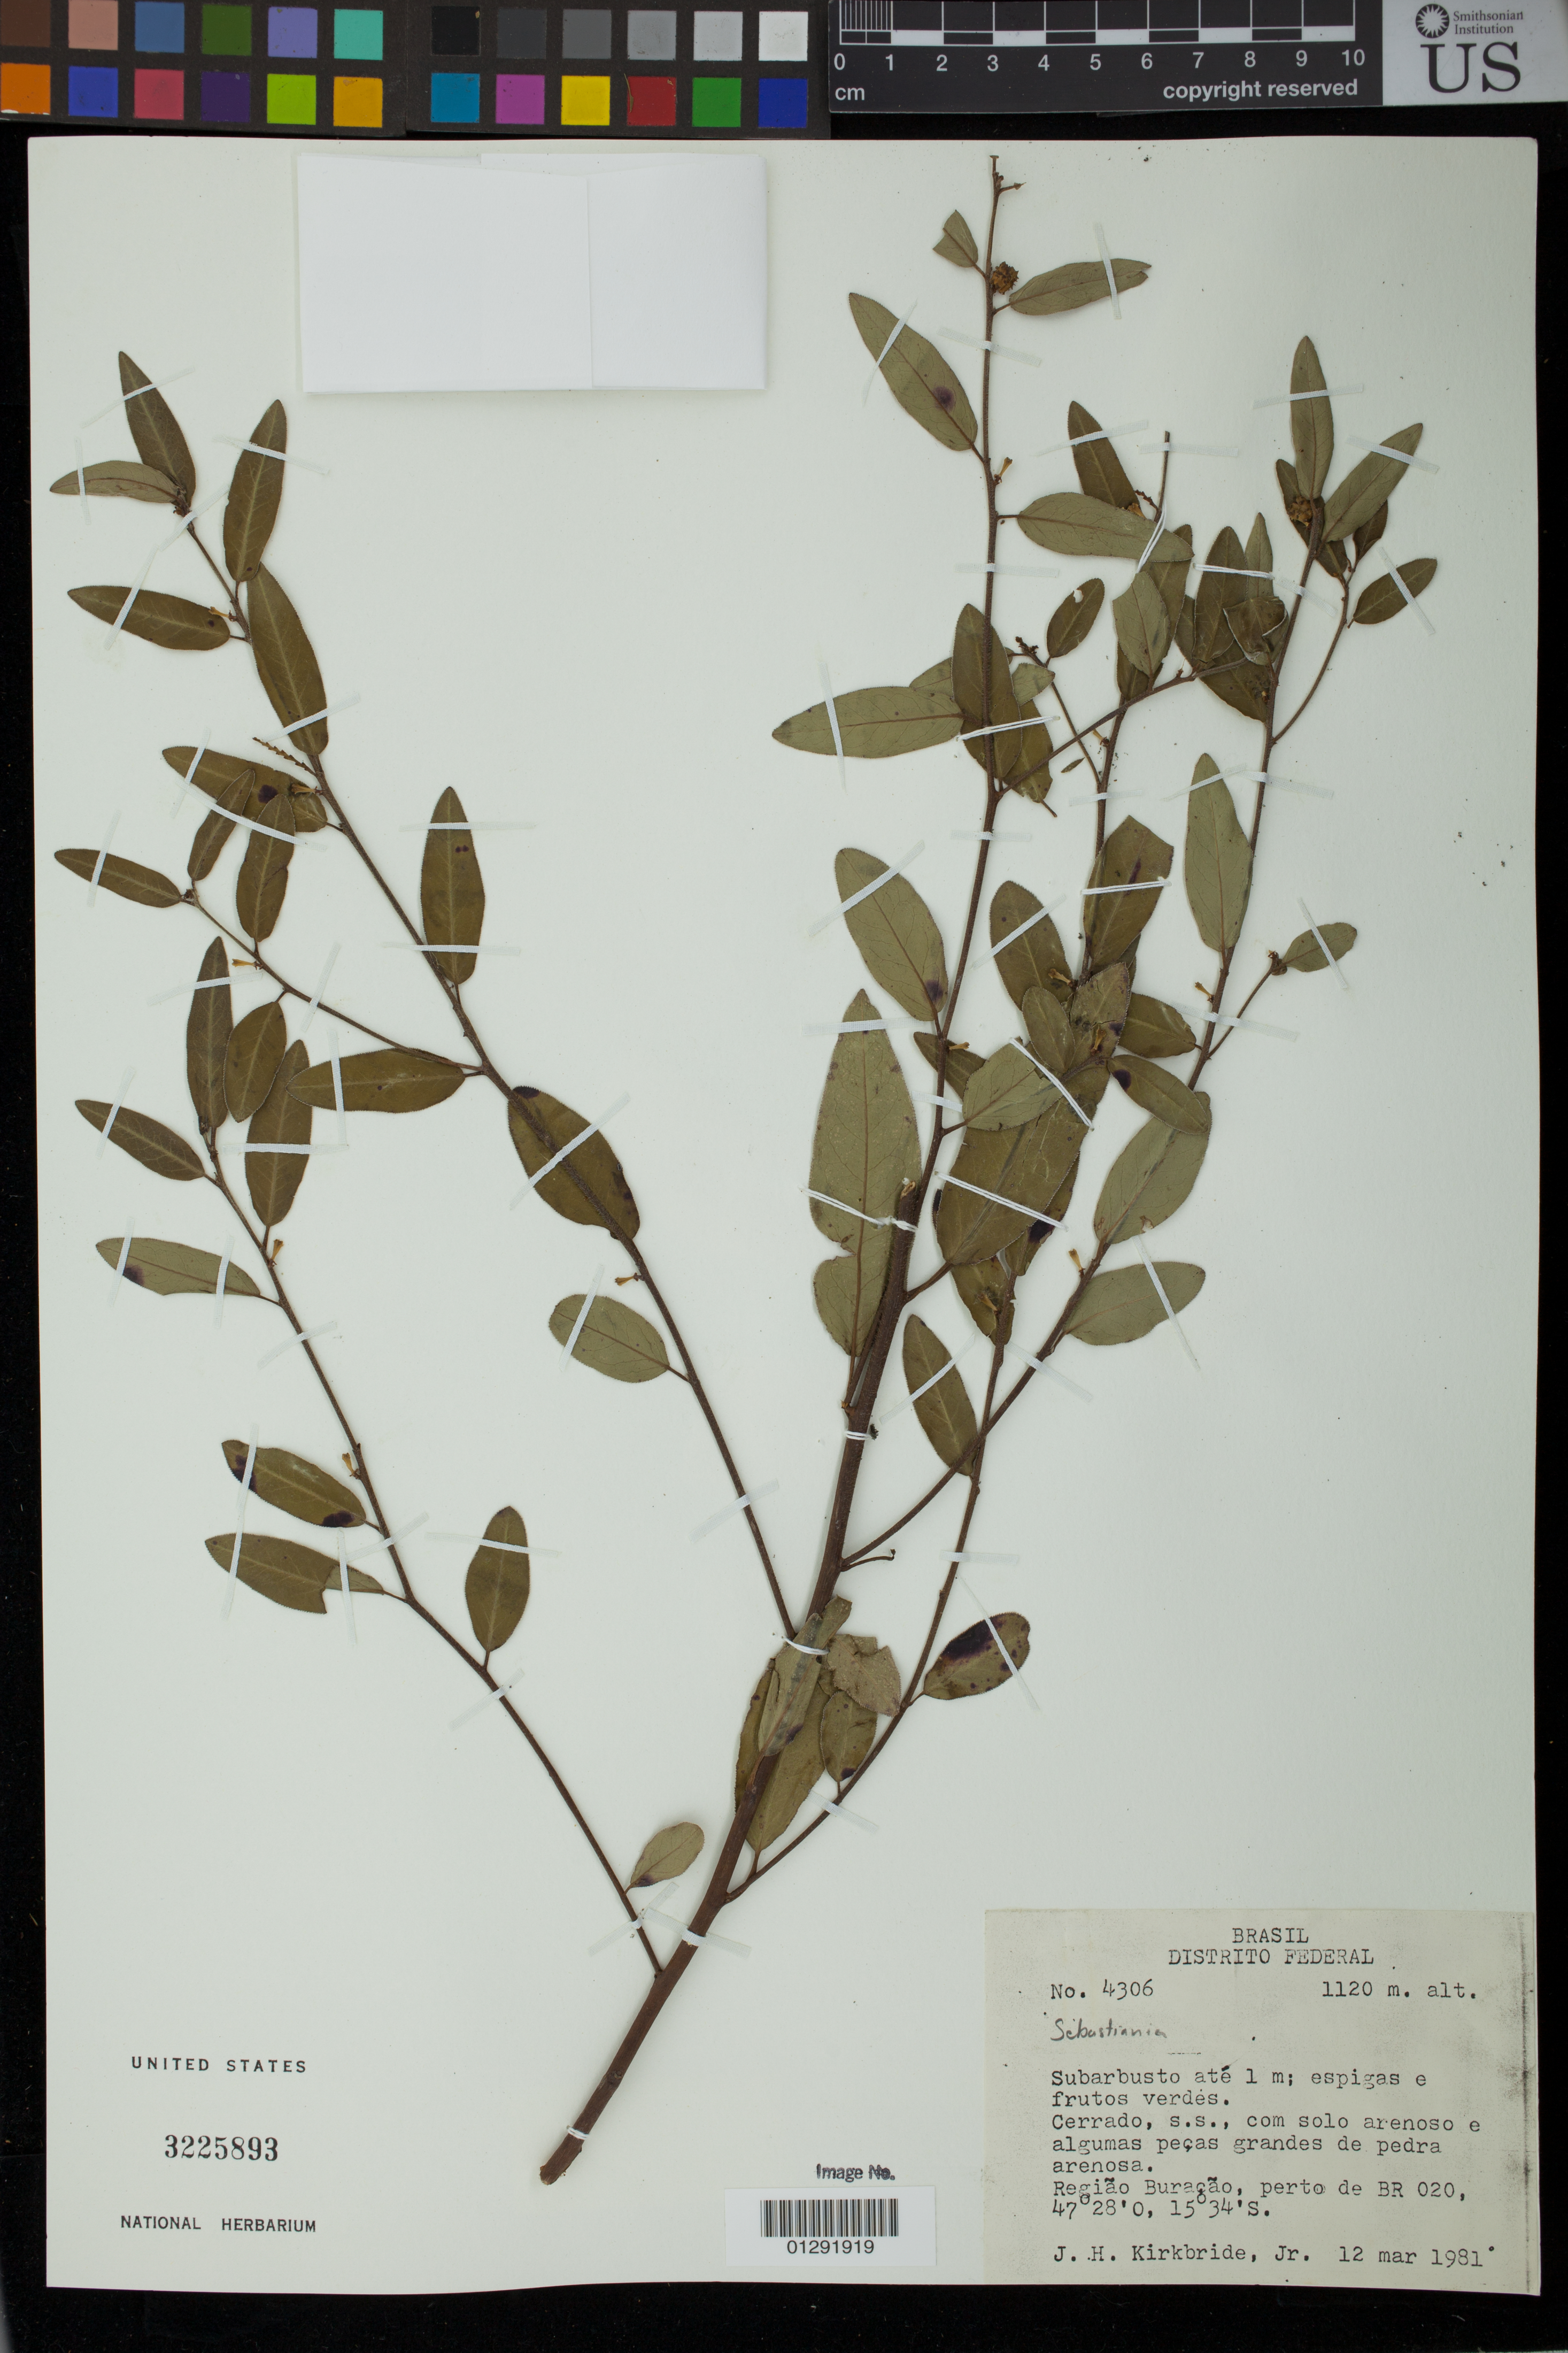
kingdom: Plantae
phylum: Tracheophyta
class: Magnoliopsida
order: Malpighiales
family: Euphorbiaceae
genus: Sebastiania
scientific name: Sebastiania sp.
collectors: J. H. Kirkbride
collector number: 4306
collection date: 1981-03-12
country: Brazil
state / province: Distrito Federal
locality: Regiao Buracao, perto de BR 020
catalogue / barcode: US 3225893